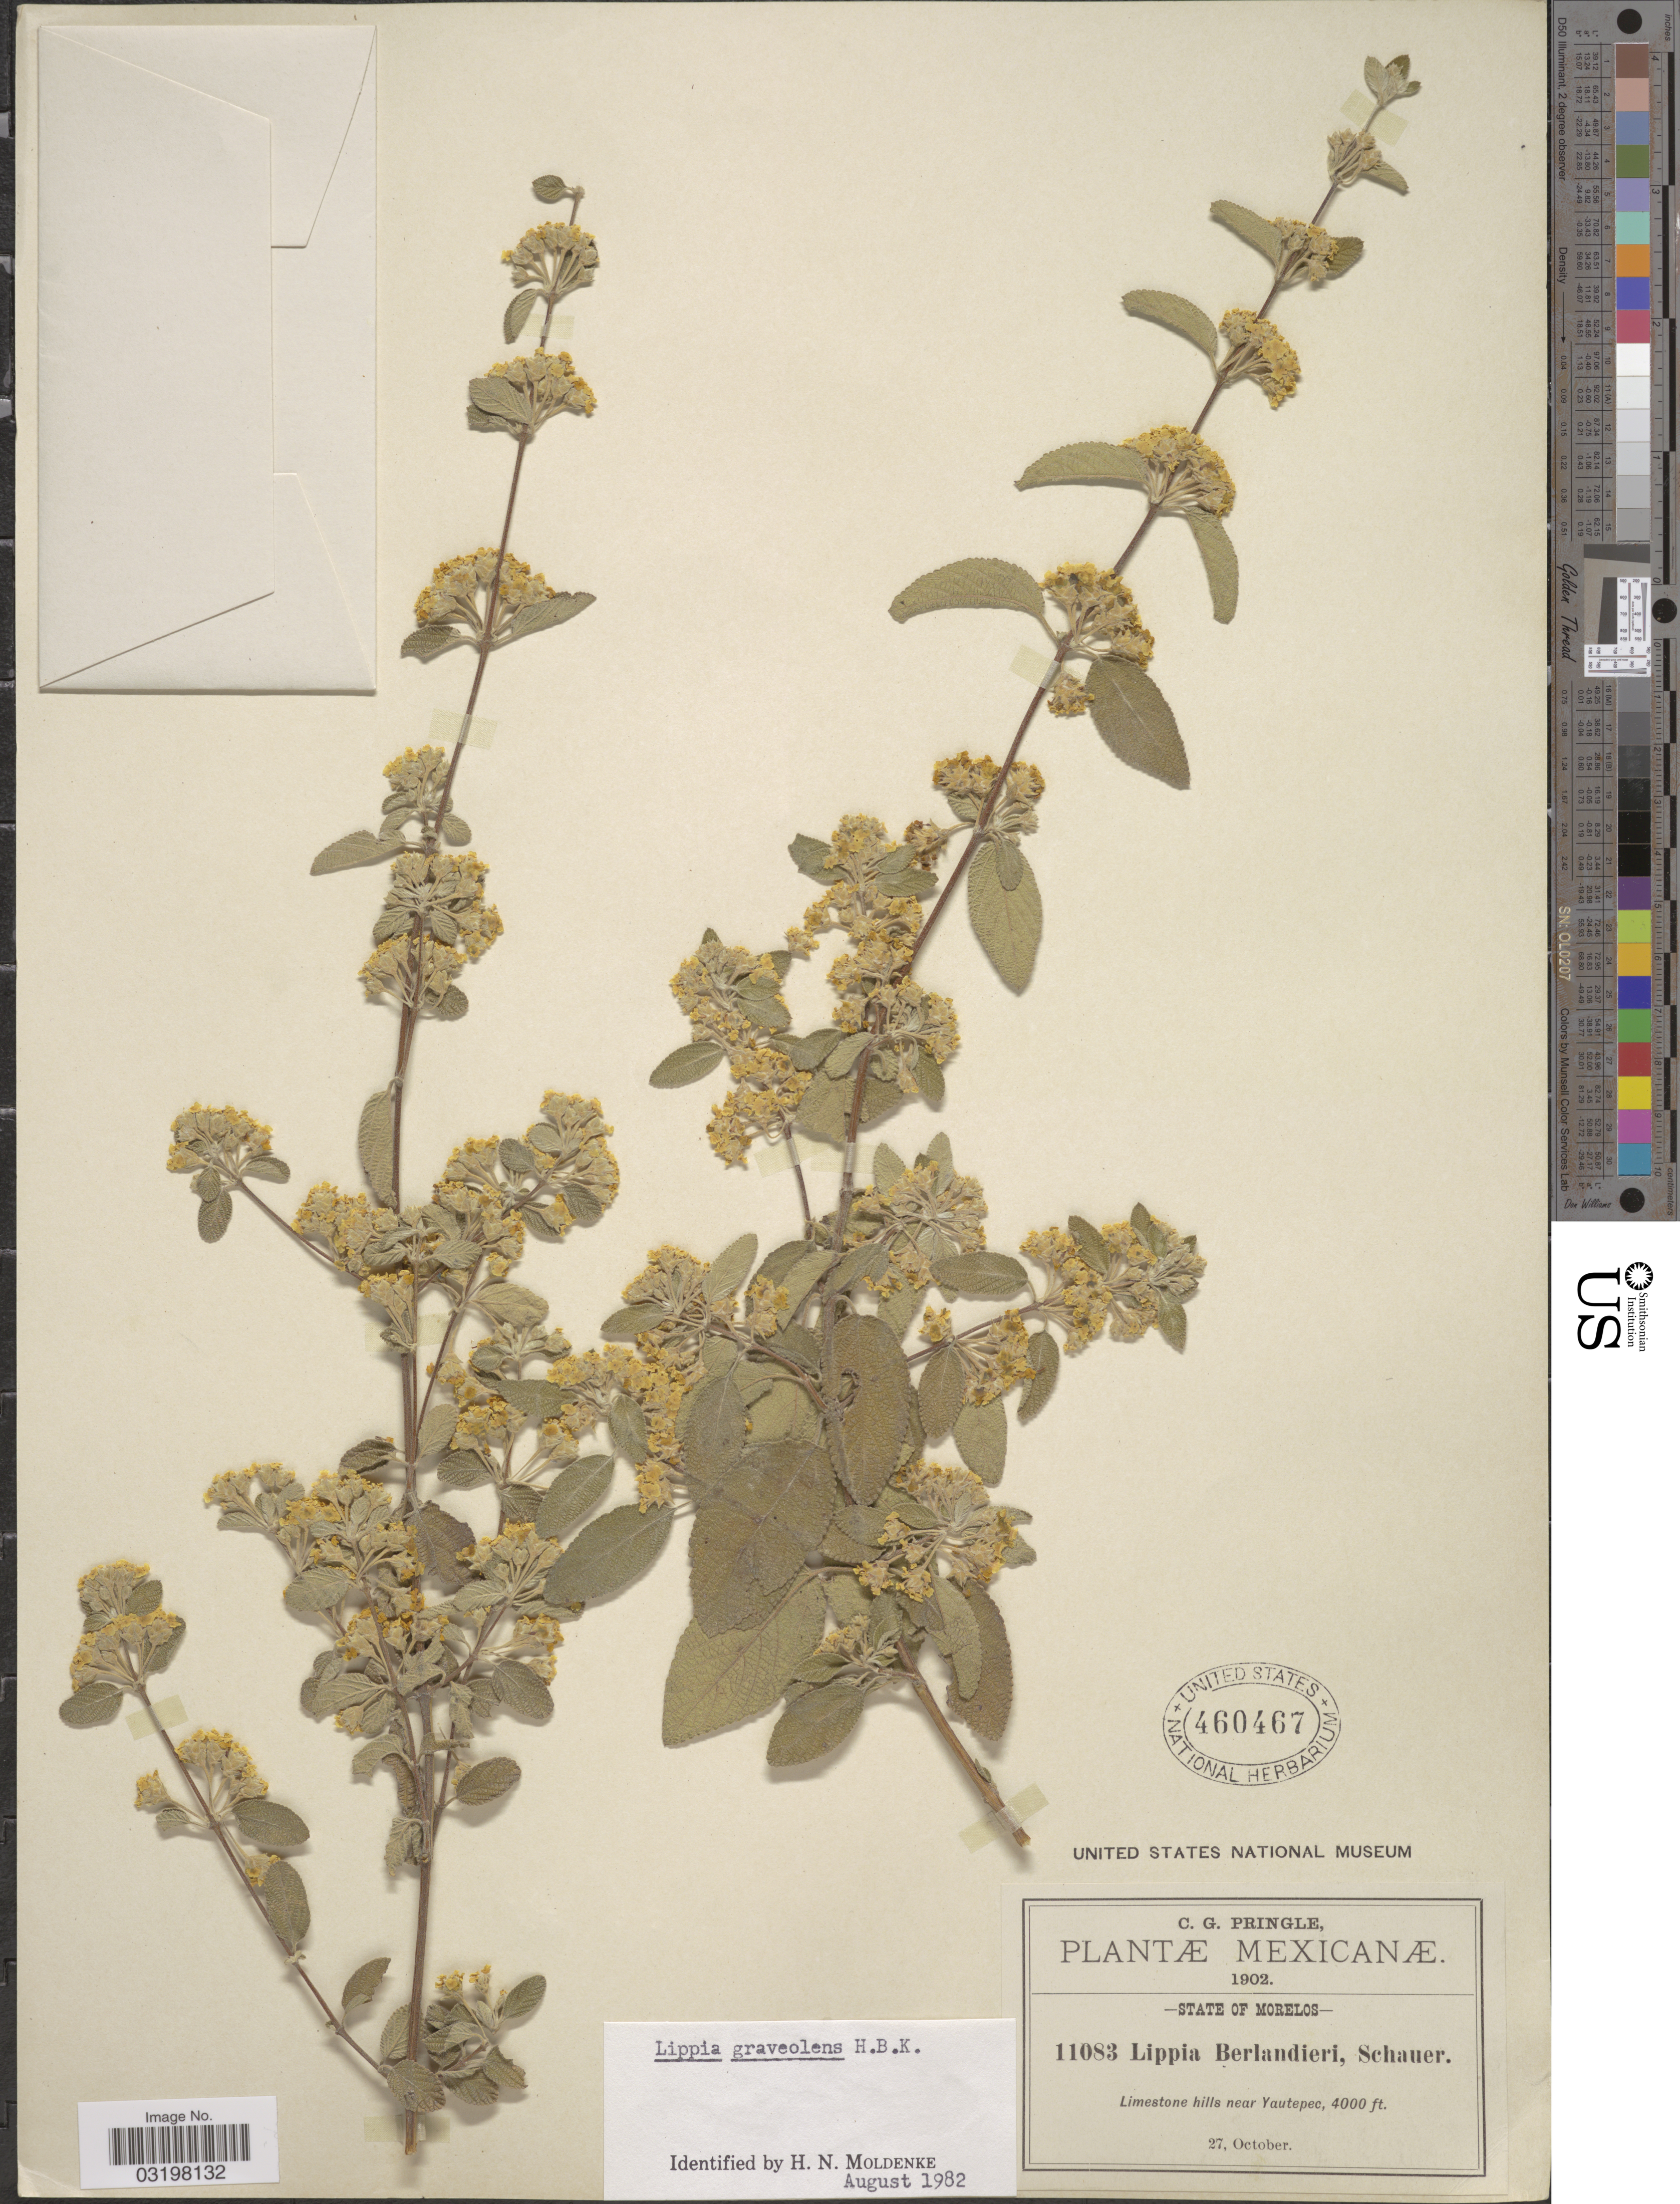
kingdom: Plantae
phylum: Tracheophyta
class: Magnoliopsida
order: Lamiales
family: Verbenaceae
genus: Lippia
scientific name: Lippia graveolens f. graveolens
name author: Kunth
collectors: C. G. Pringle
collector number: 11083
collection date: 1902-10-27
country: Mexico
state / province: Morelos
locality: Limestone hills near Yautepec.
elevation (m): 1219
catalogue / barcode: US 460467